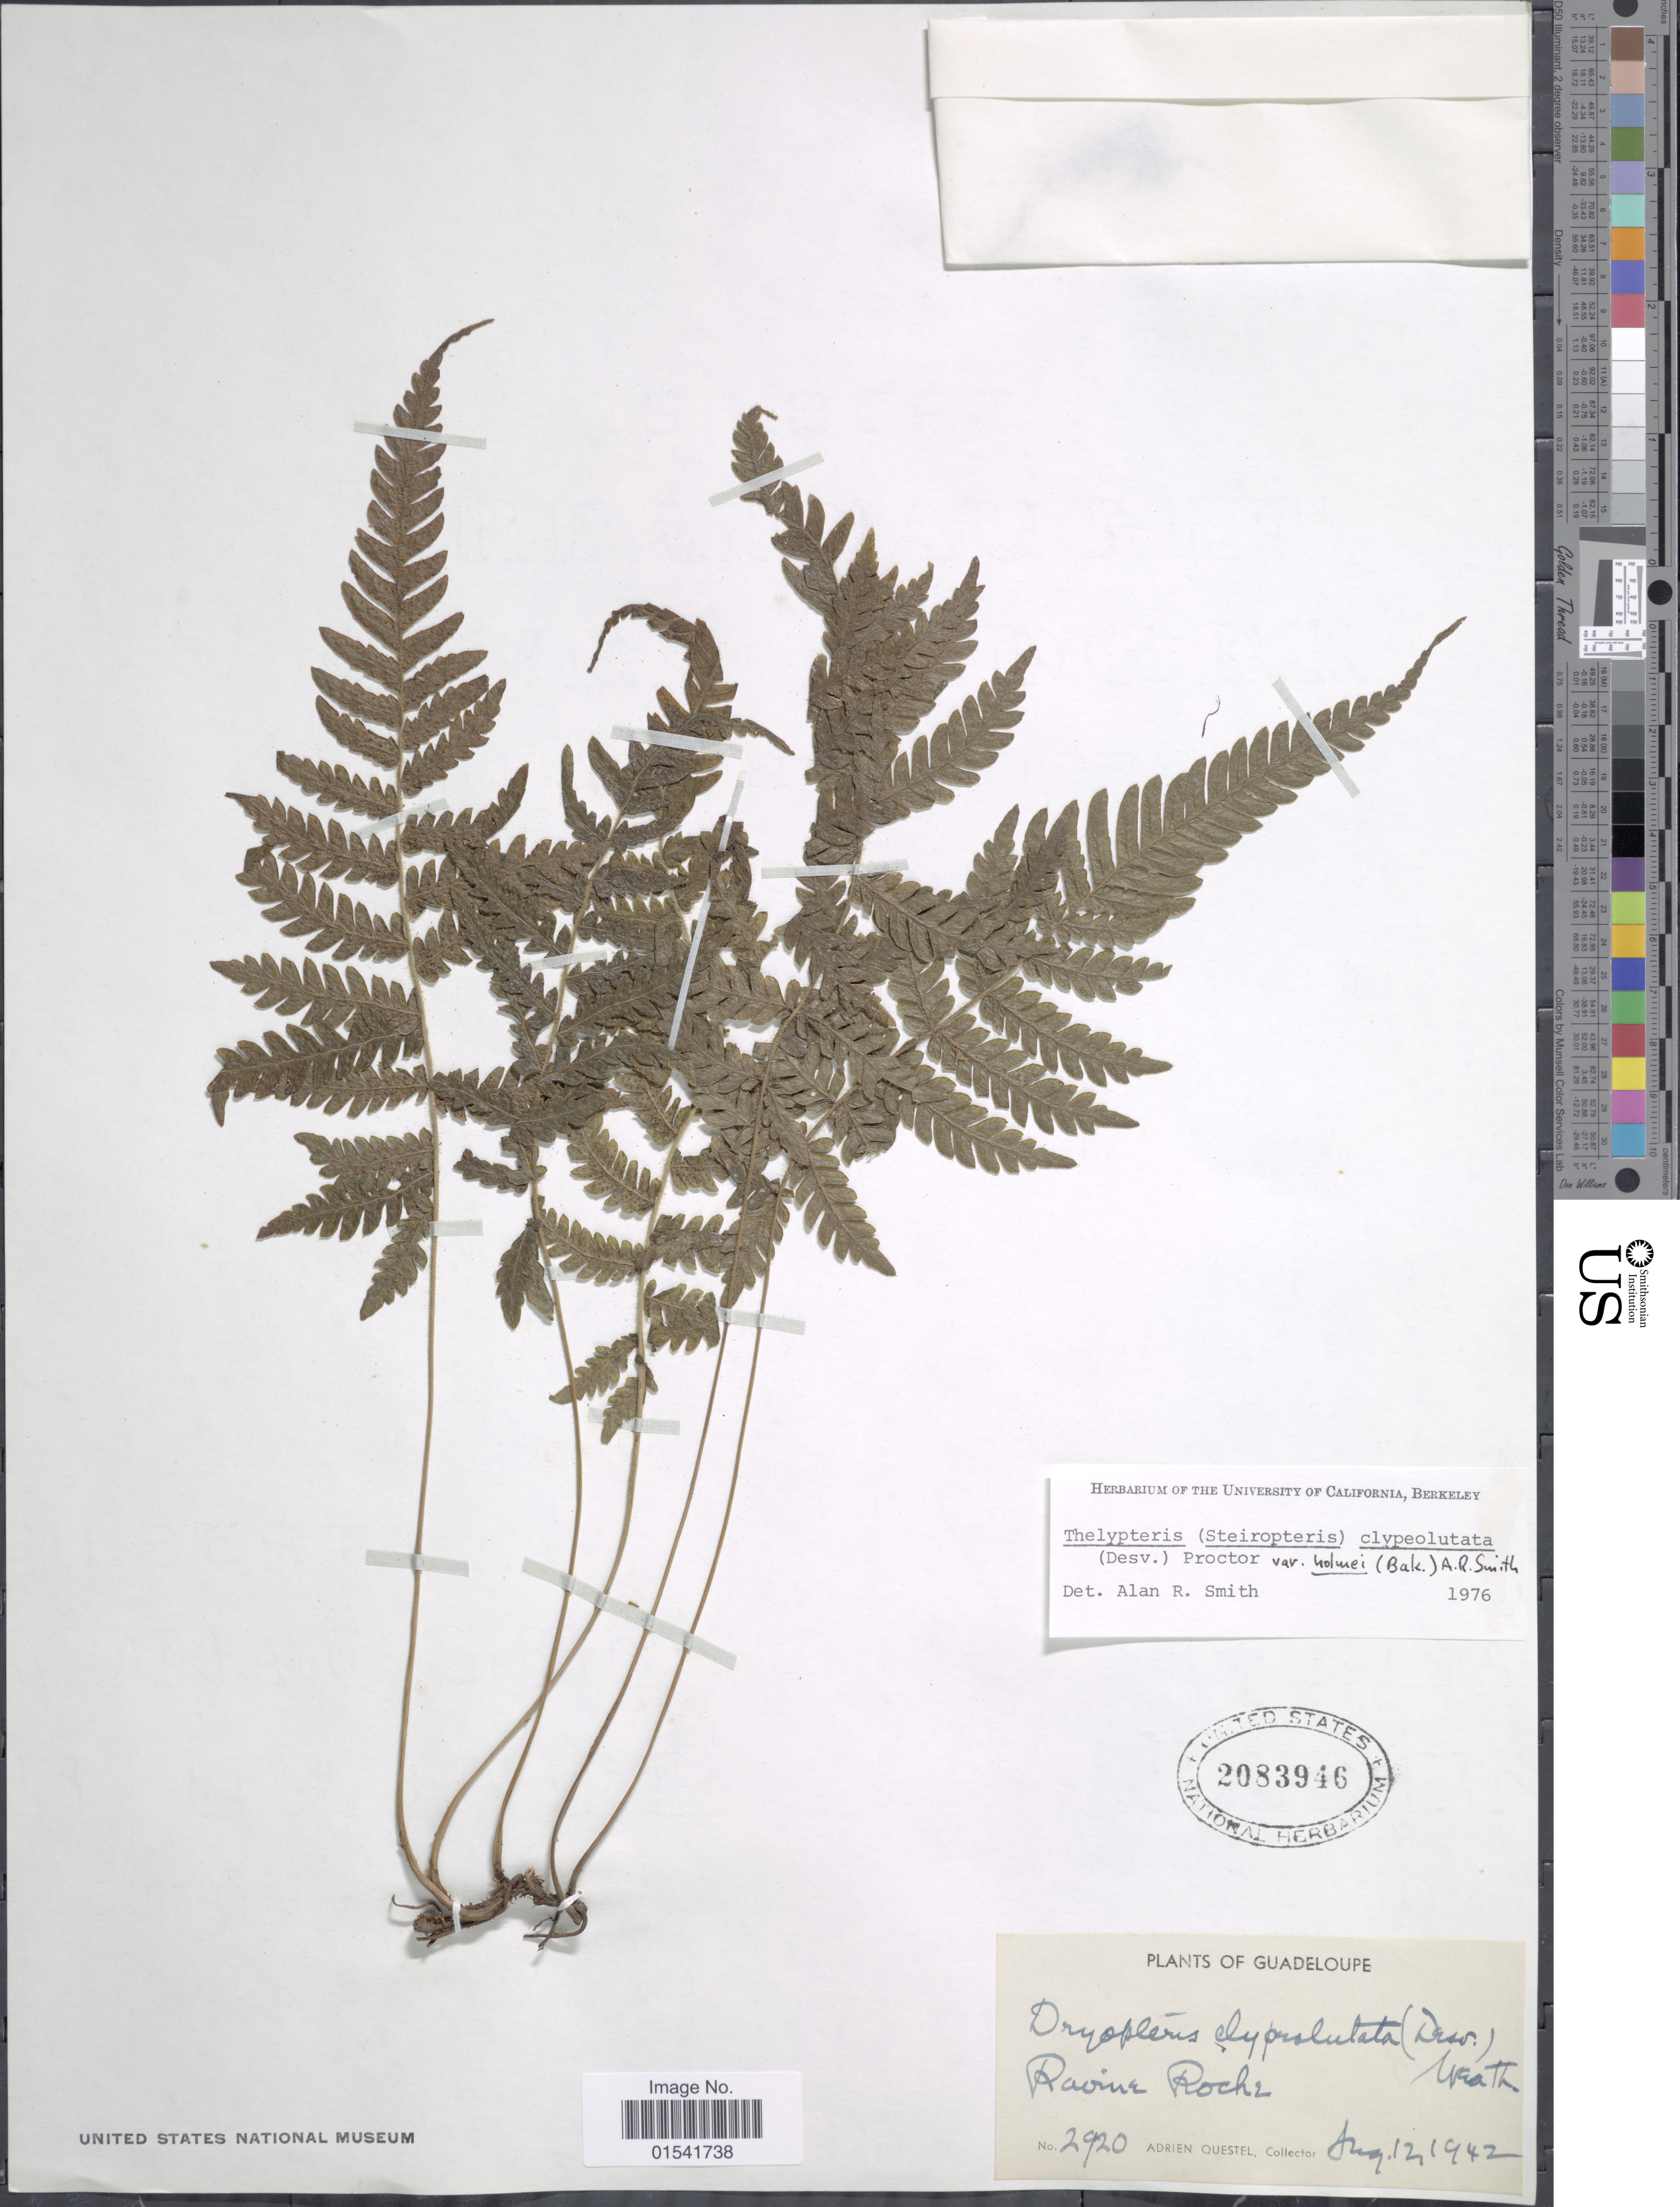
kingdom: Plantae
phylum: Tracheophyta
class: Polypodiopsida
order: Polypodiales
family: Thelypteridaceae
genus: Steiropteris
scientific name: Steiropteris clypeolutata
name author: (Desv.) Pic. Serm.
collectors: A. Questel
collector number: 2920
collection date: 1942-08-12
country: Guadeloupe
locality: Ravine Rocks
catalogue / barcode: US 2083946